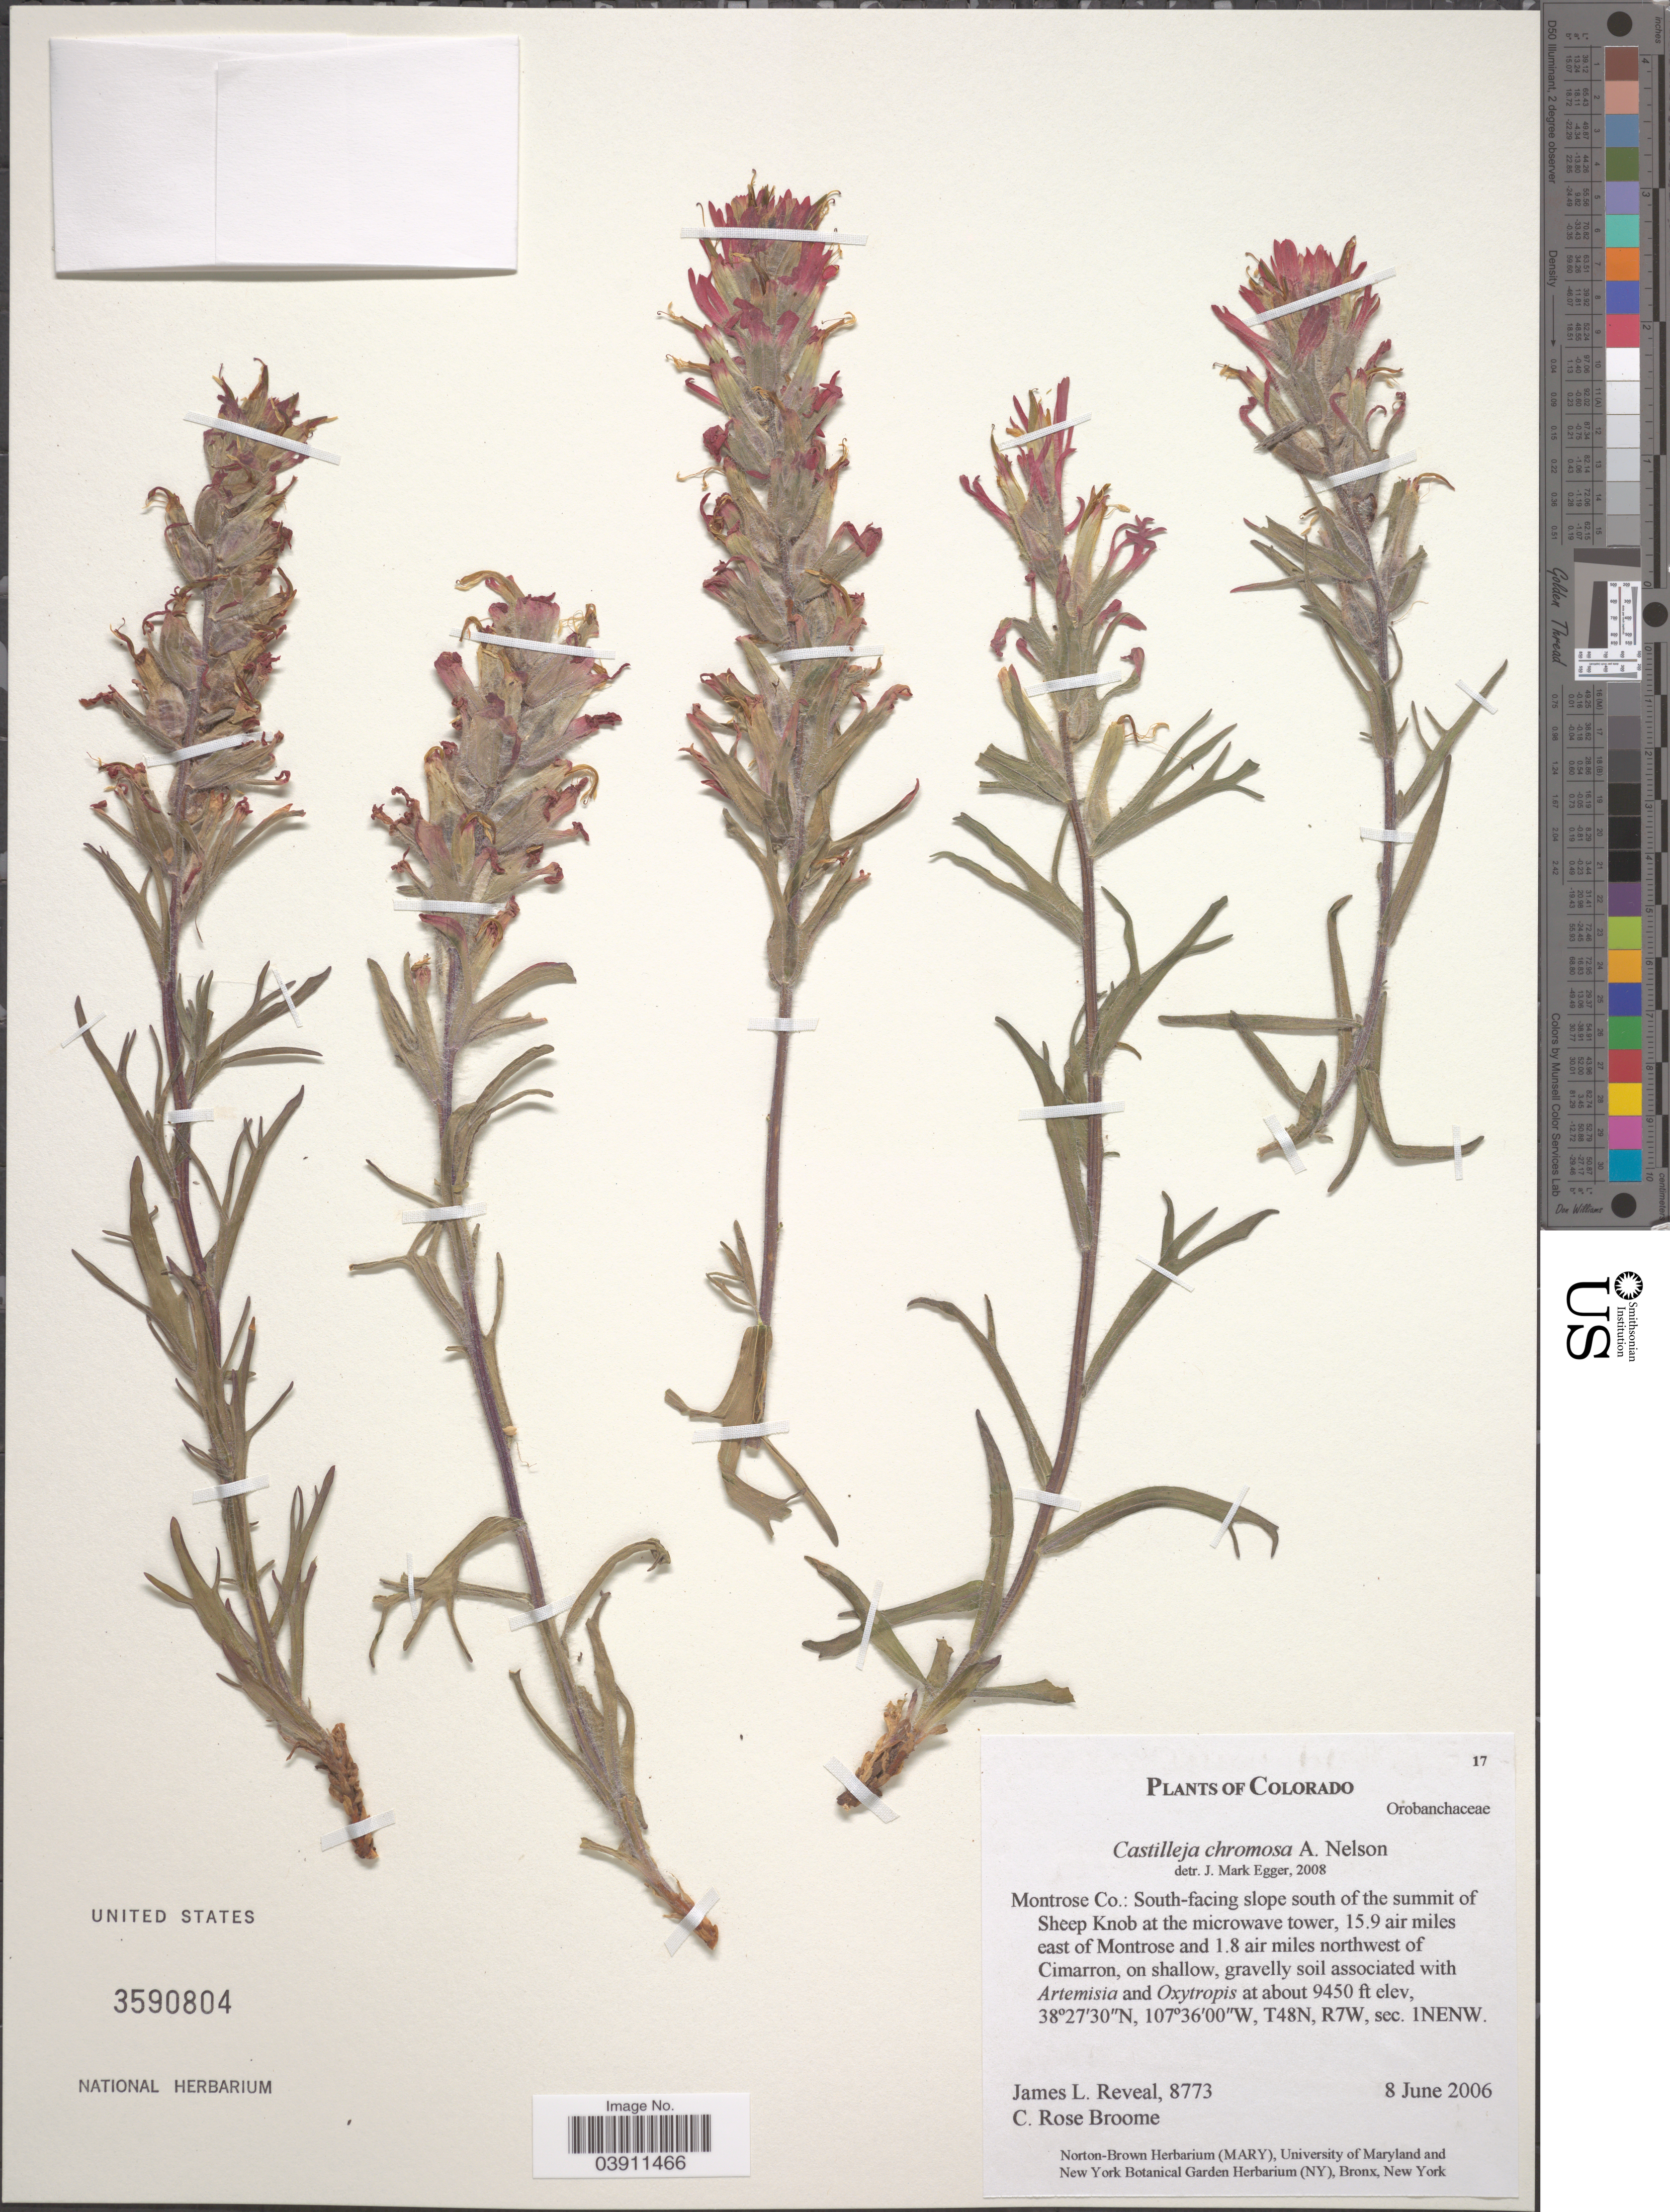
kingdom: Plantae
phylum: Tracheophyta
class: Magnoliopsida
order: Lamiales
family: Orobanchaceae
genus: Castilleja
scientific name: Castilleja chromosa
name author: A. Nelson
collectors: J. L. Reveal & C. R. Broome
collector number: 8773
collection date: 2006-06-08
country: United States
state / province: Colorado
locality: Montrose Co.: South-facing slope south of the summit of Sheep Knob at the microwave tower, 15.9 air miles east of Montrose and 1.8 air miles northwest of Cimarron. T48N, R7W, sec. 1NENW.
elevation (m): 2880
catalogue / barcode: US 3590804